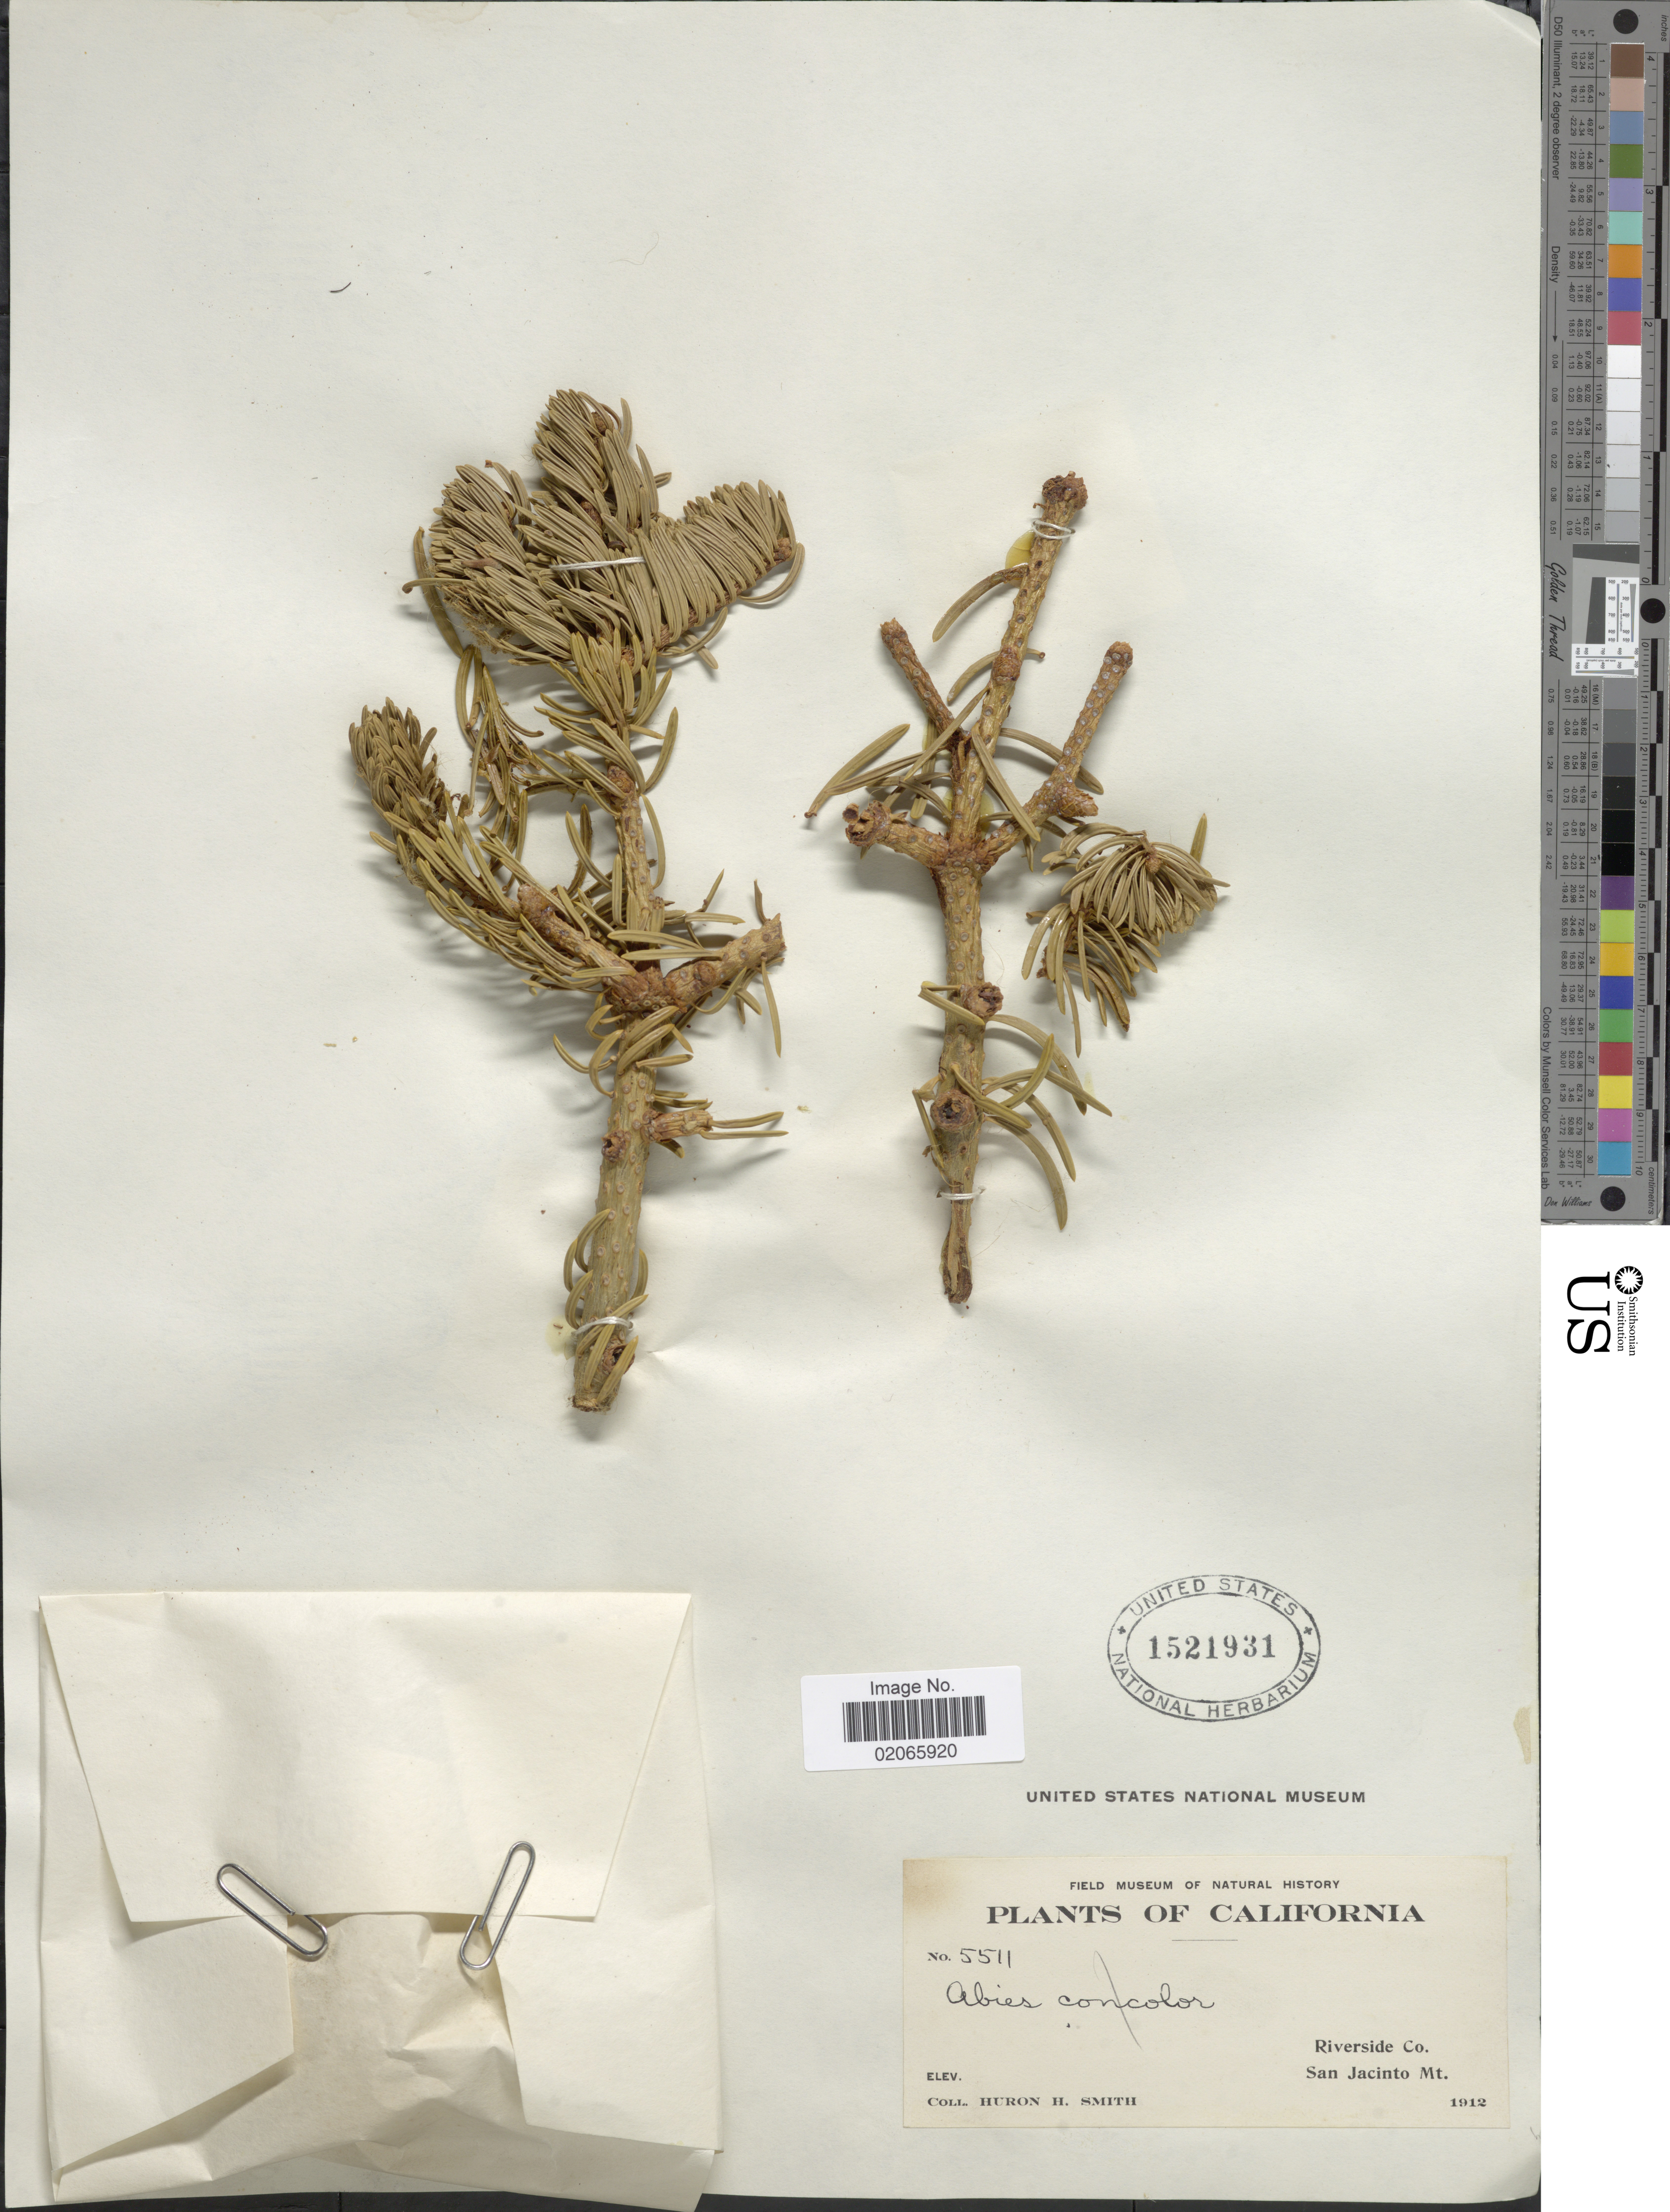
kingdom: Plantae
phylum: Tracheophyta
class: Pinopsida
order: Pinales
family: Pinaceae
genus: Abies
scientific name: Abies sp.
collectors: Huron H. Smith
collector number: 5511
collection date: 1912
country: United States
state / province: California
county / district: Riverside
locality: Riverside Co. San Jacinto Mt.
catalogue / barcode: US 1521931